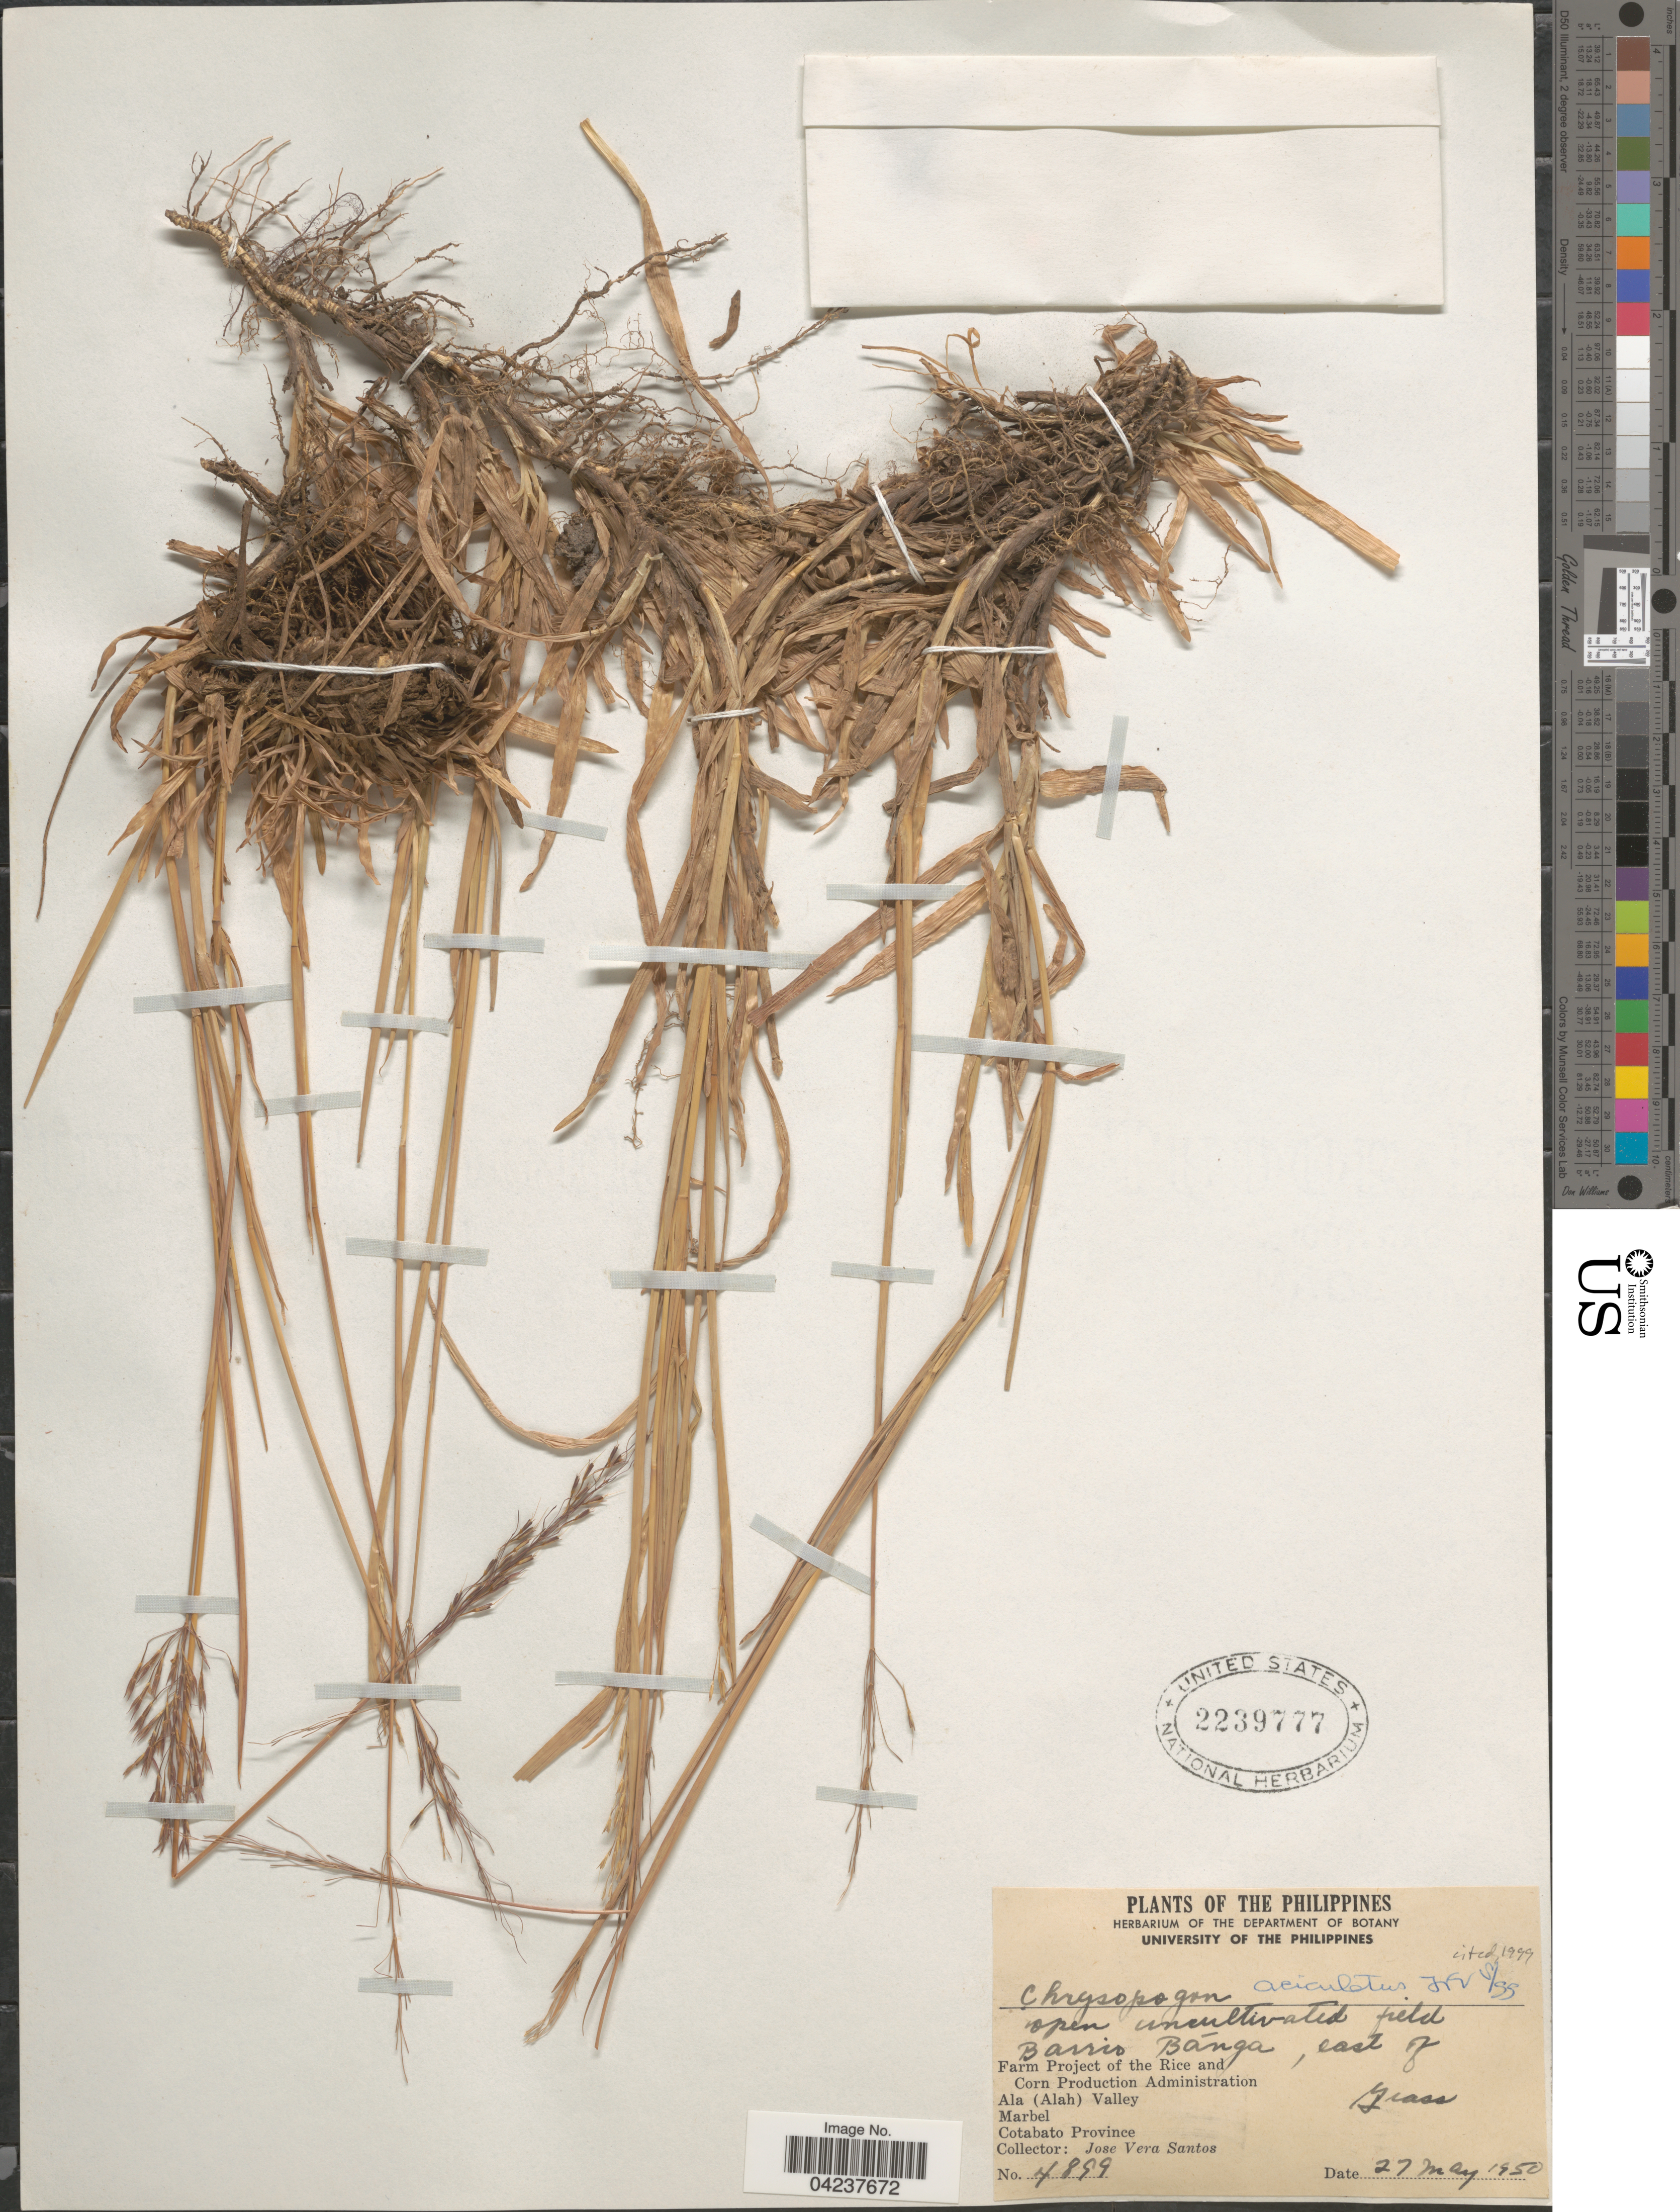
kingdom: Plantae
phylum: Tracheophyta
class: Liliopsida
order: Poales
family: Poaceae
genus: Chrysopogon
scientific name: Chrysopogon aciculatus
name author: (Retz.) Trin.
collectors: J. Vera Santos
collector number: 4899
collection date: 1950-05-27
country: Philippines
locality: Barrio Bánga, east of Farm Project of the Rice and Corn Production Administration. Ala (Alah) Valley. Marbel. Cotabato Province.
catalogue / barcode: US 2239777